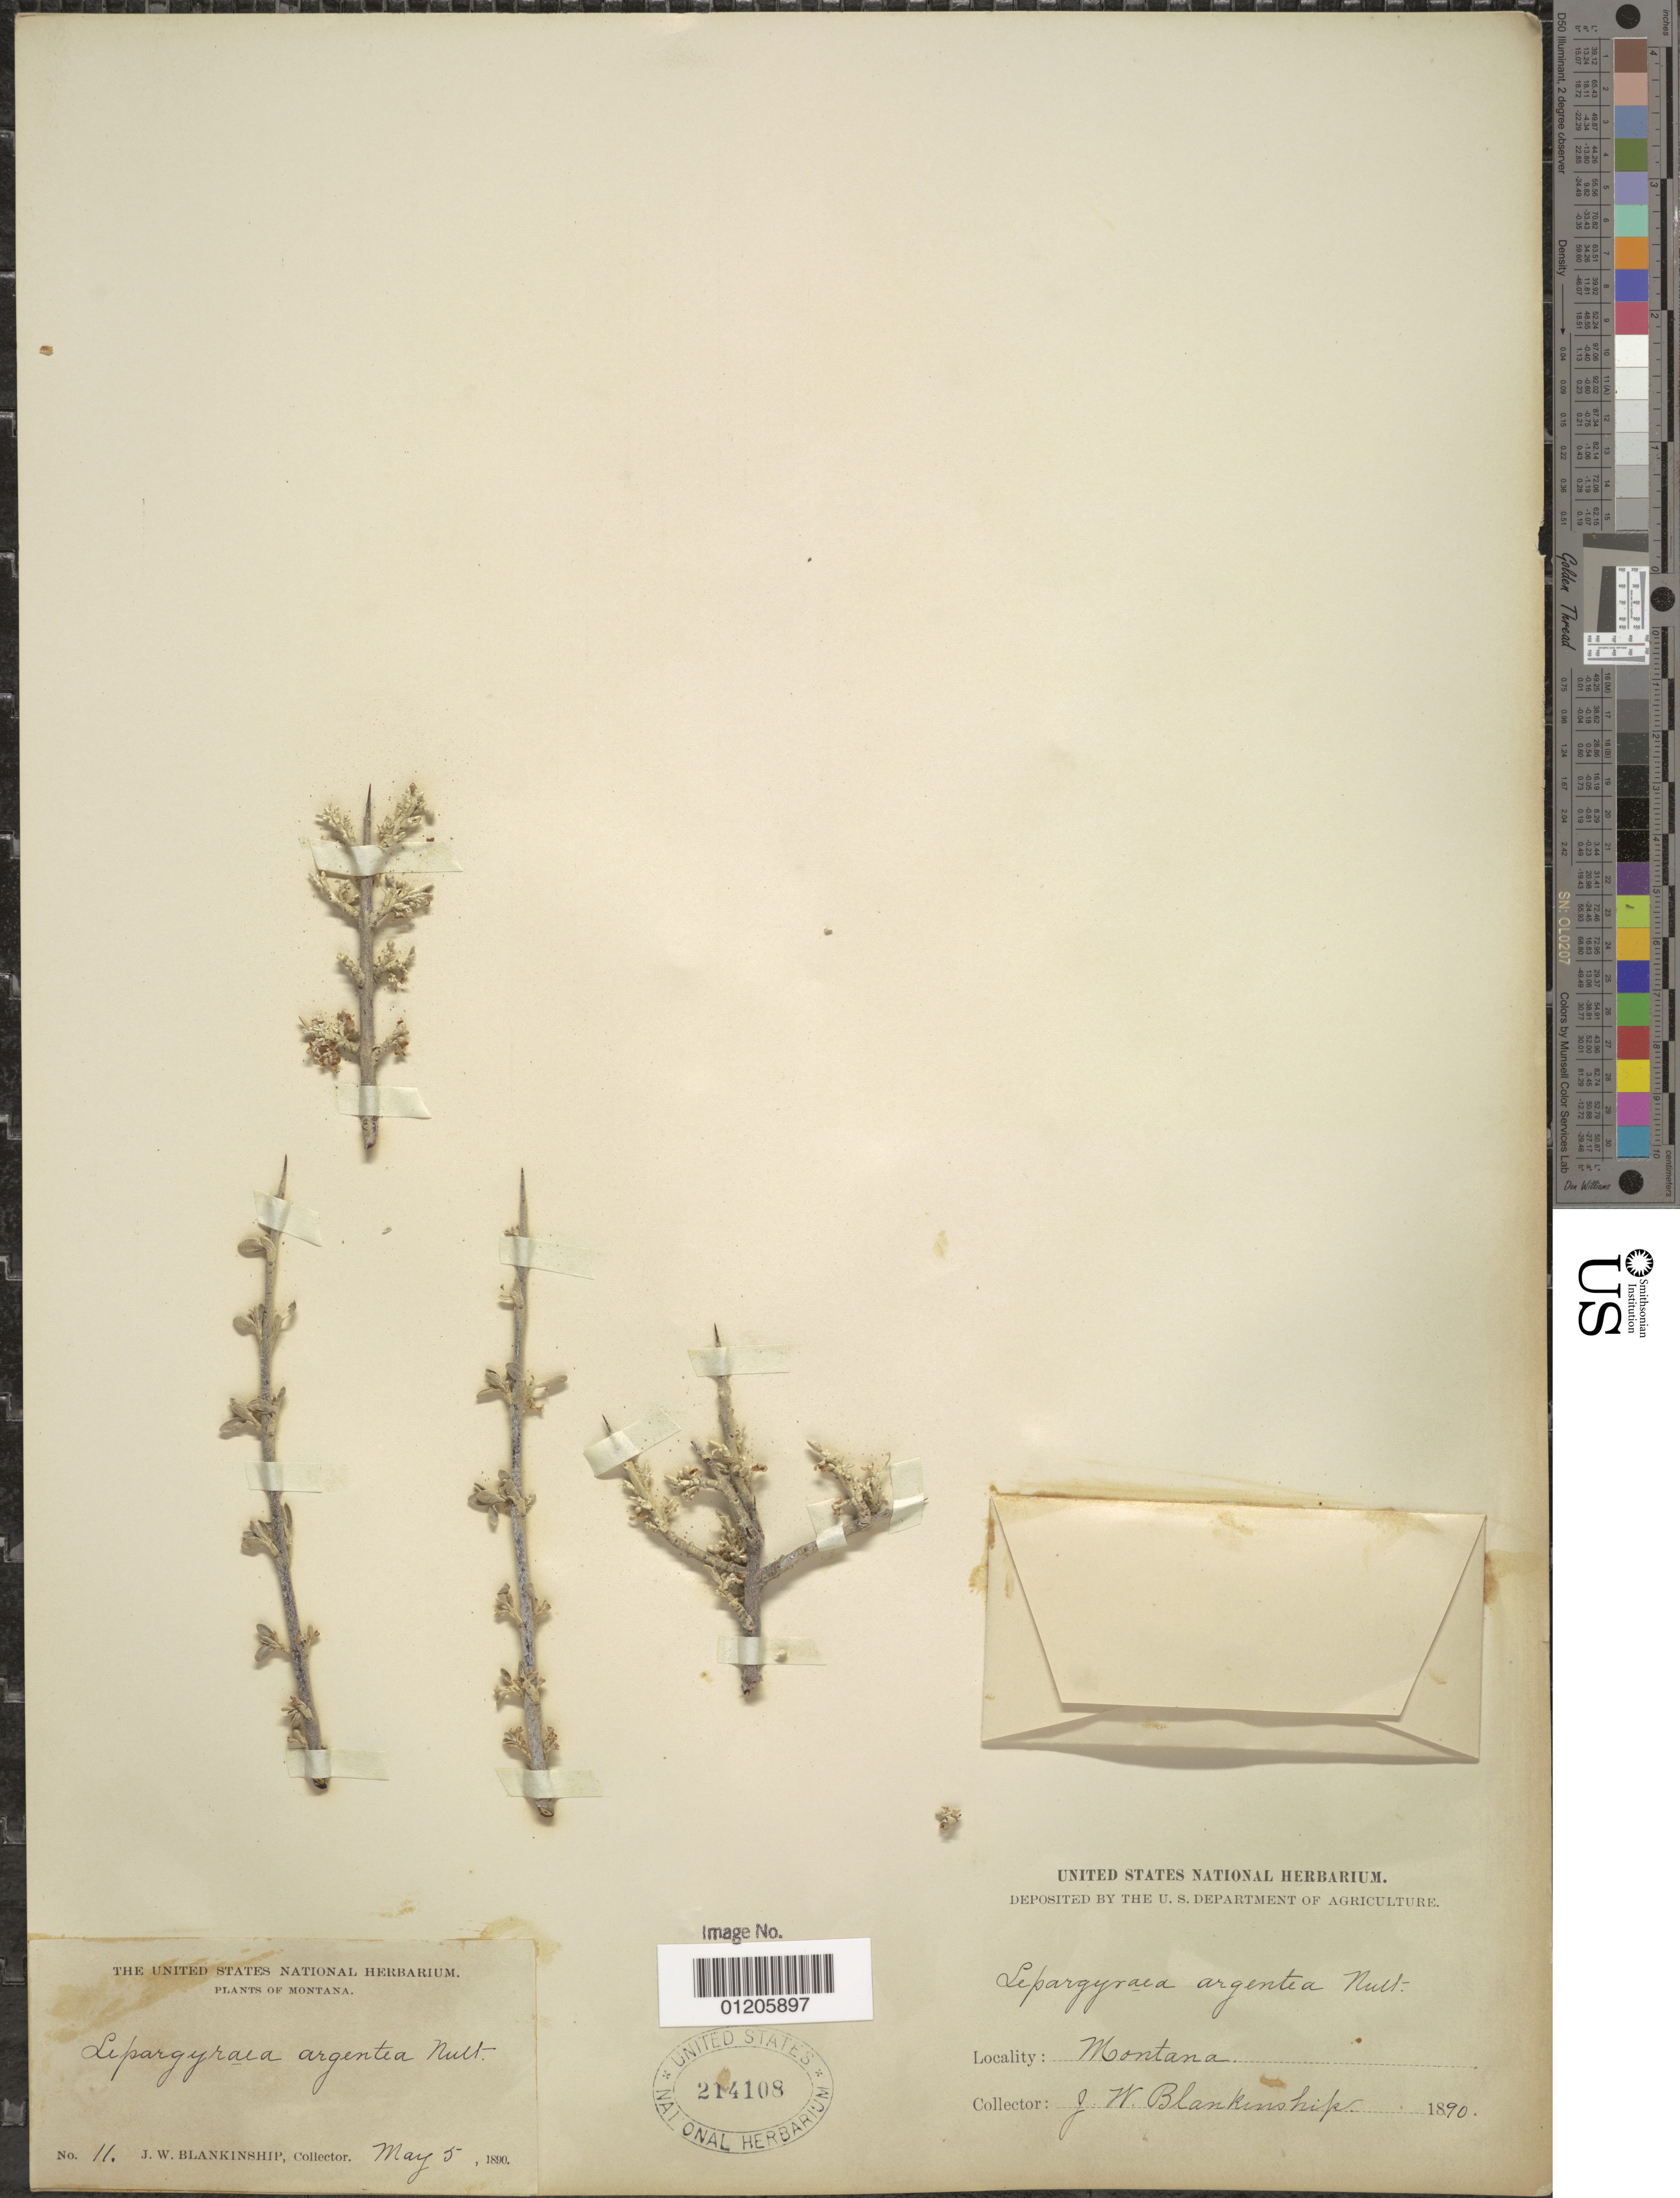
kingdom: Plantae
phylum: Tracheophyta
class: Magnoliopsida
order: Rosales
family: Elaeagnaceae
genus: Shepherdia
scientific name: Shepherdia argentea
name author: (Pursh) Nutt.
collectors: J. W. Blankinship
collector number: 11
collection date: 1890-05-05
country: United States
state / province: Montana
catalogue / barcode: US 214108